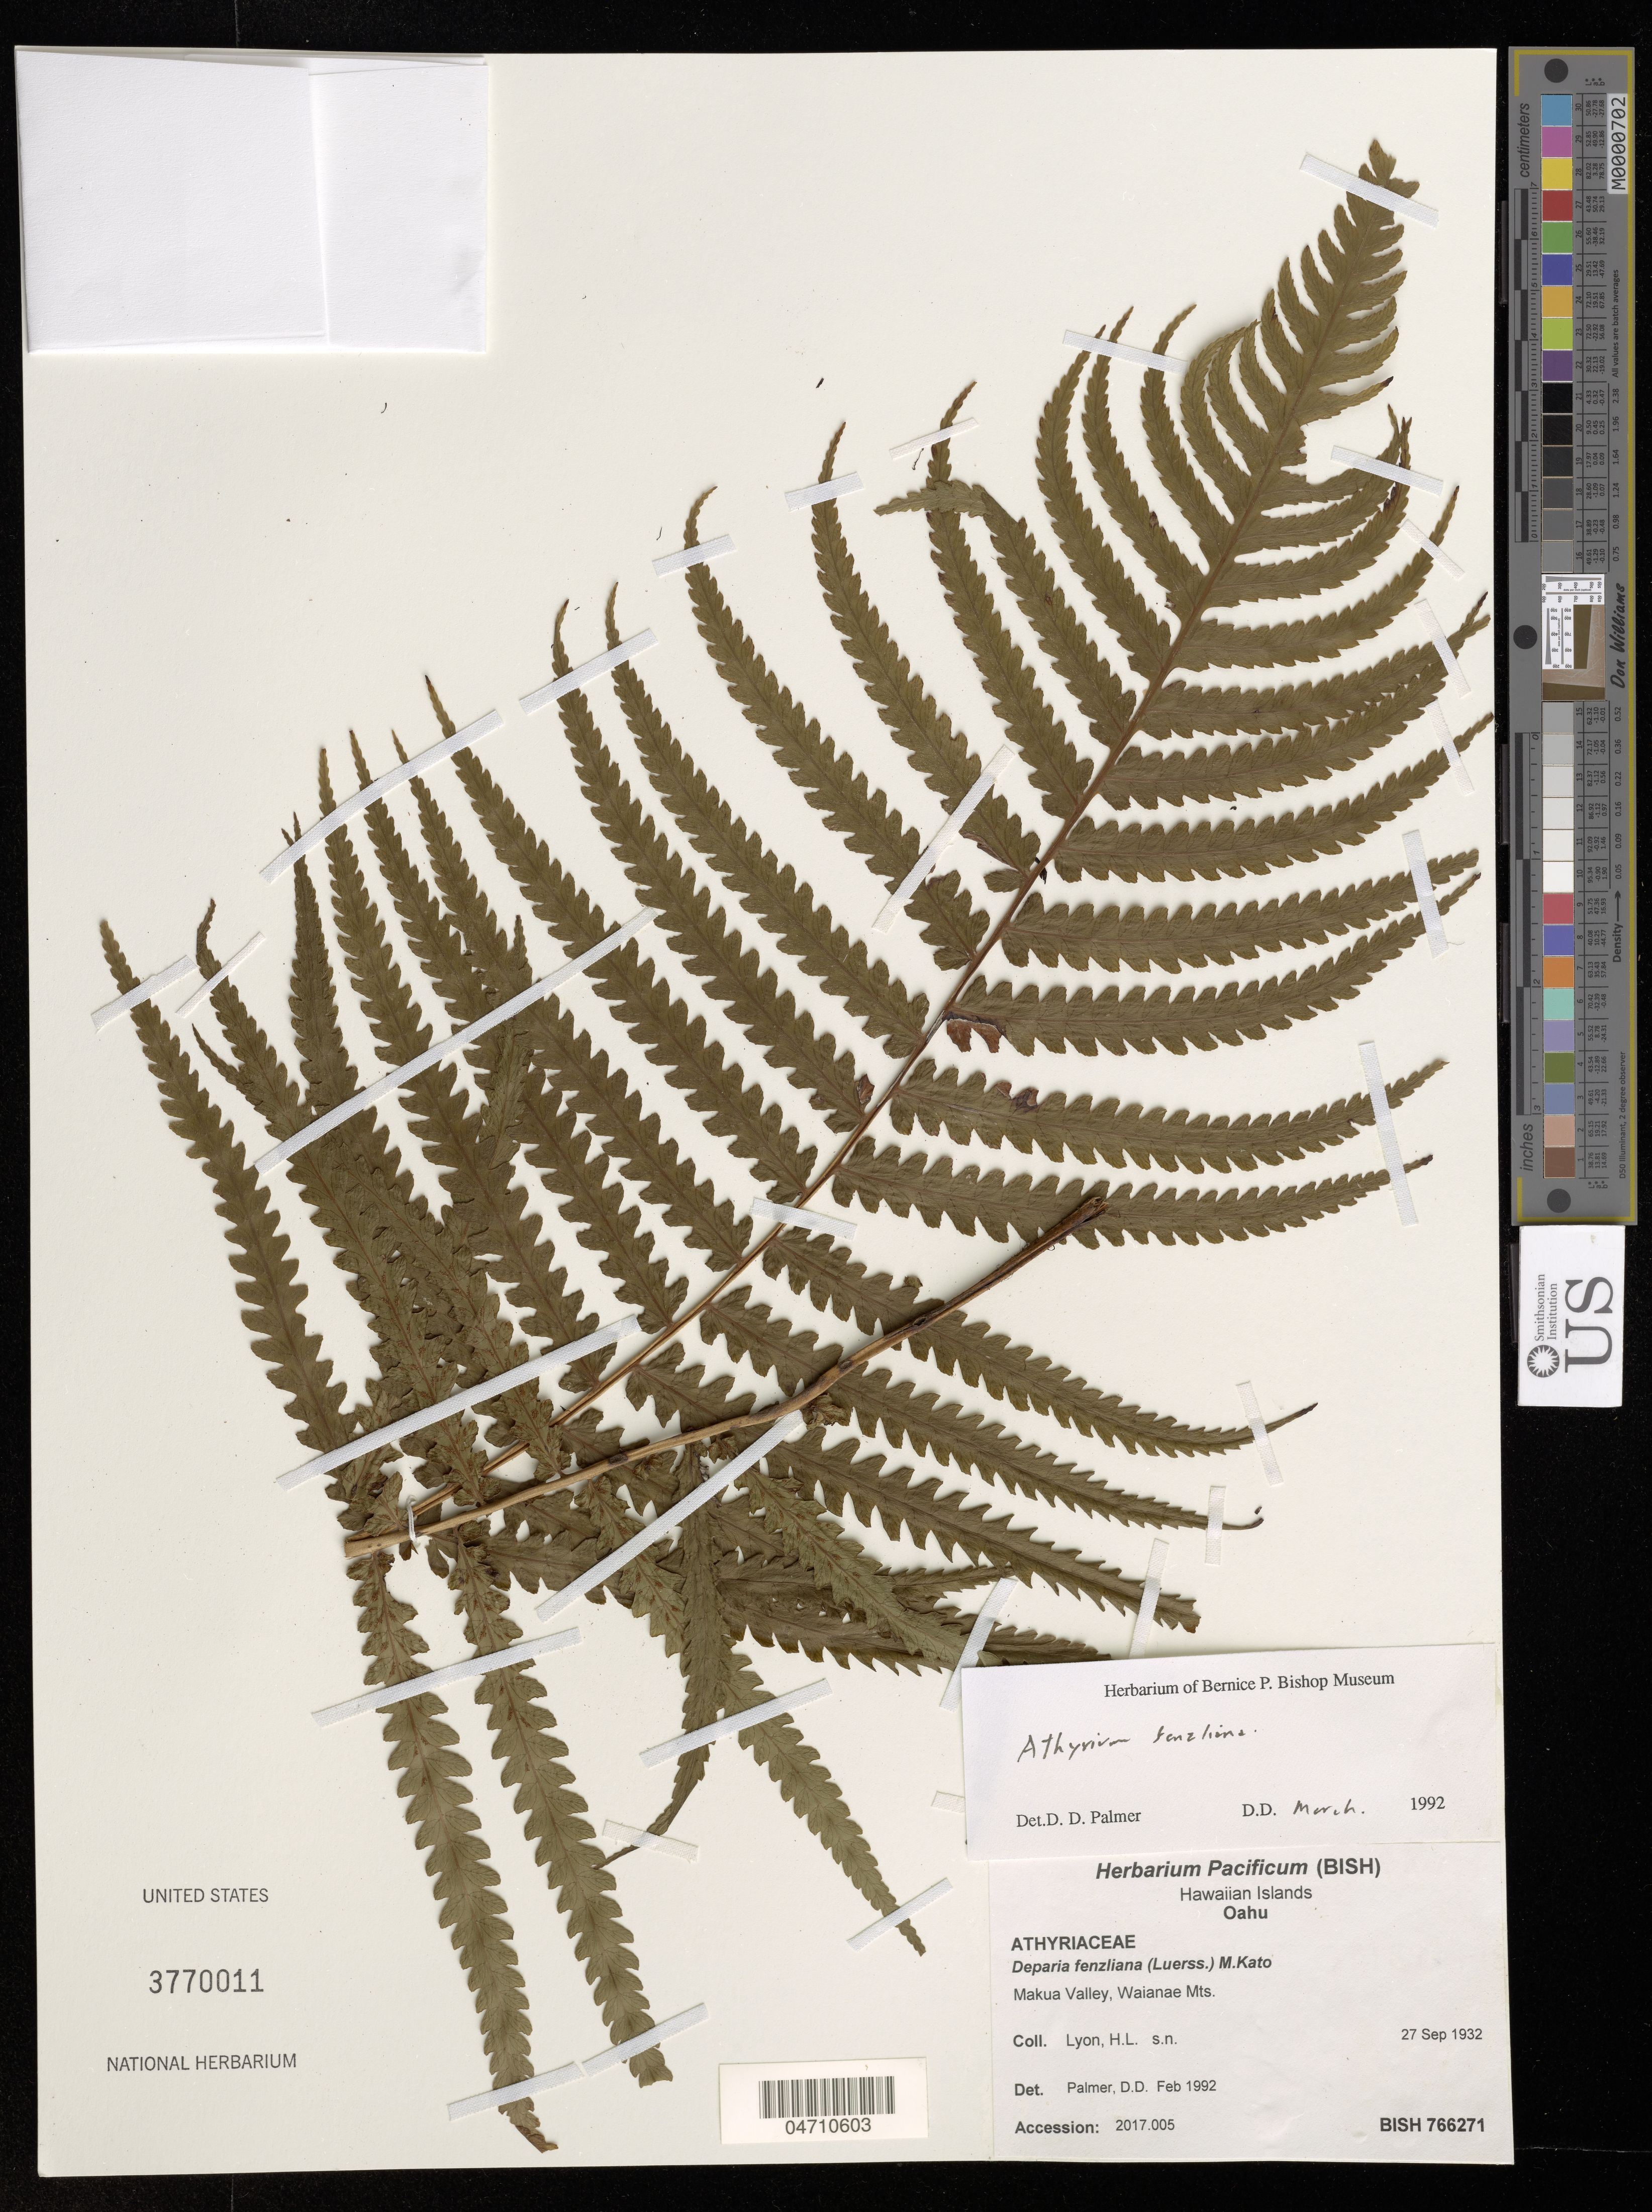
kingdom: Plantae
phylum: Tracheophyta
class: Polypodiopsida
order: Polypodiales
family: Athyriaceae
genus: Deparia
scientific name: Deparia fenzliana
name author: (Luerss.) M. Kato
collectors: H. Lyon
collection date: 1932-09-27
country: United States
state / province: Hawaii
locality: Hawaiian Islands. Oahu. Makua Valley, Waianae Mts.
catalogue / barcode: US 3770011